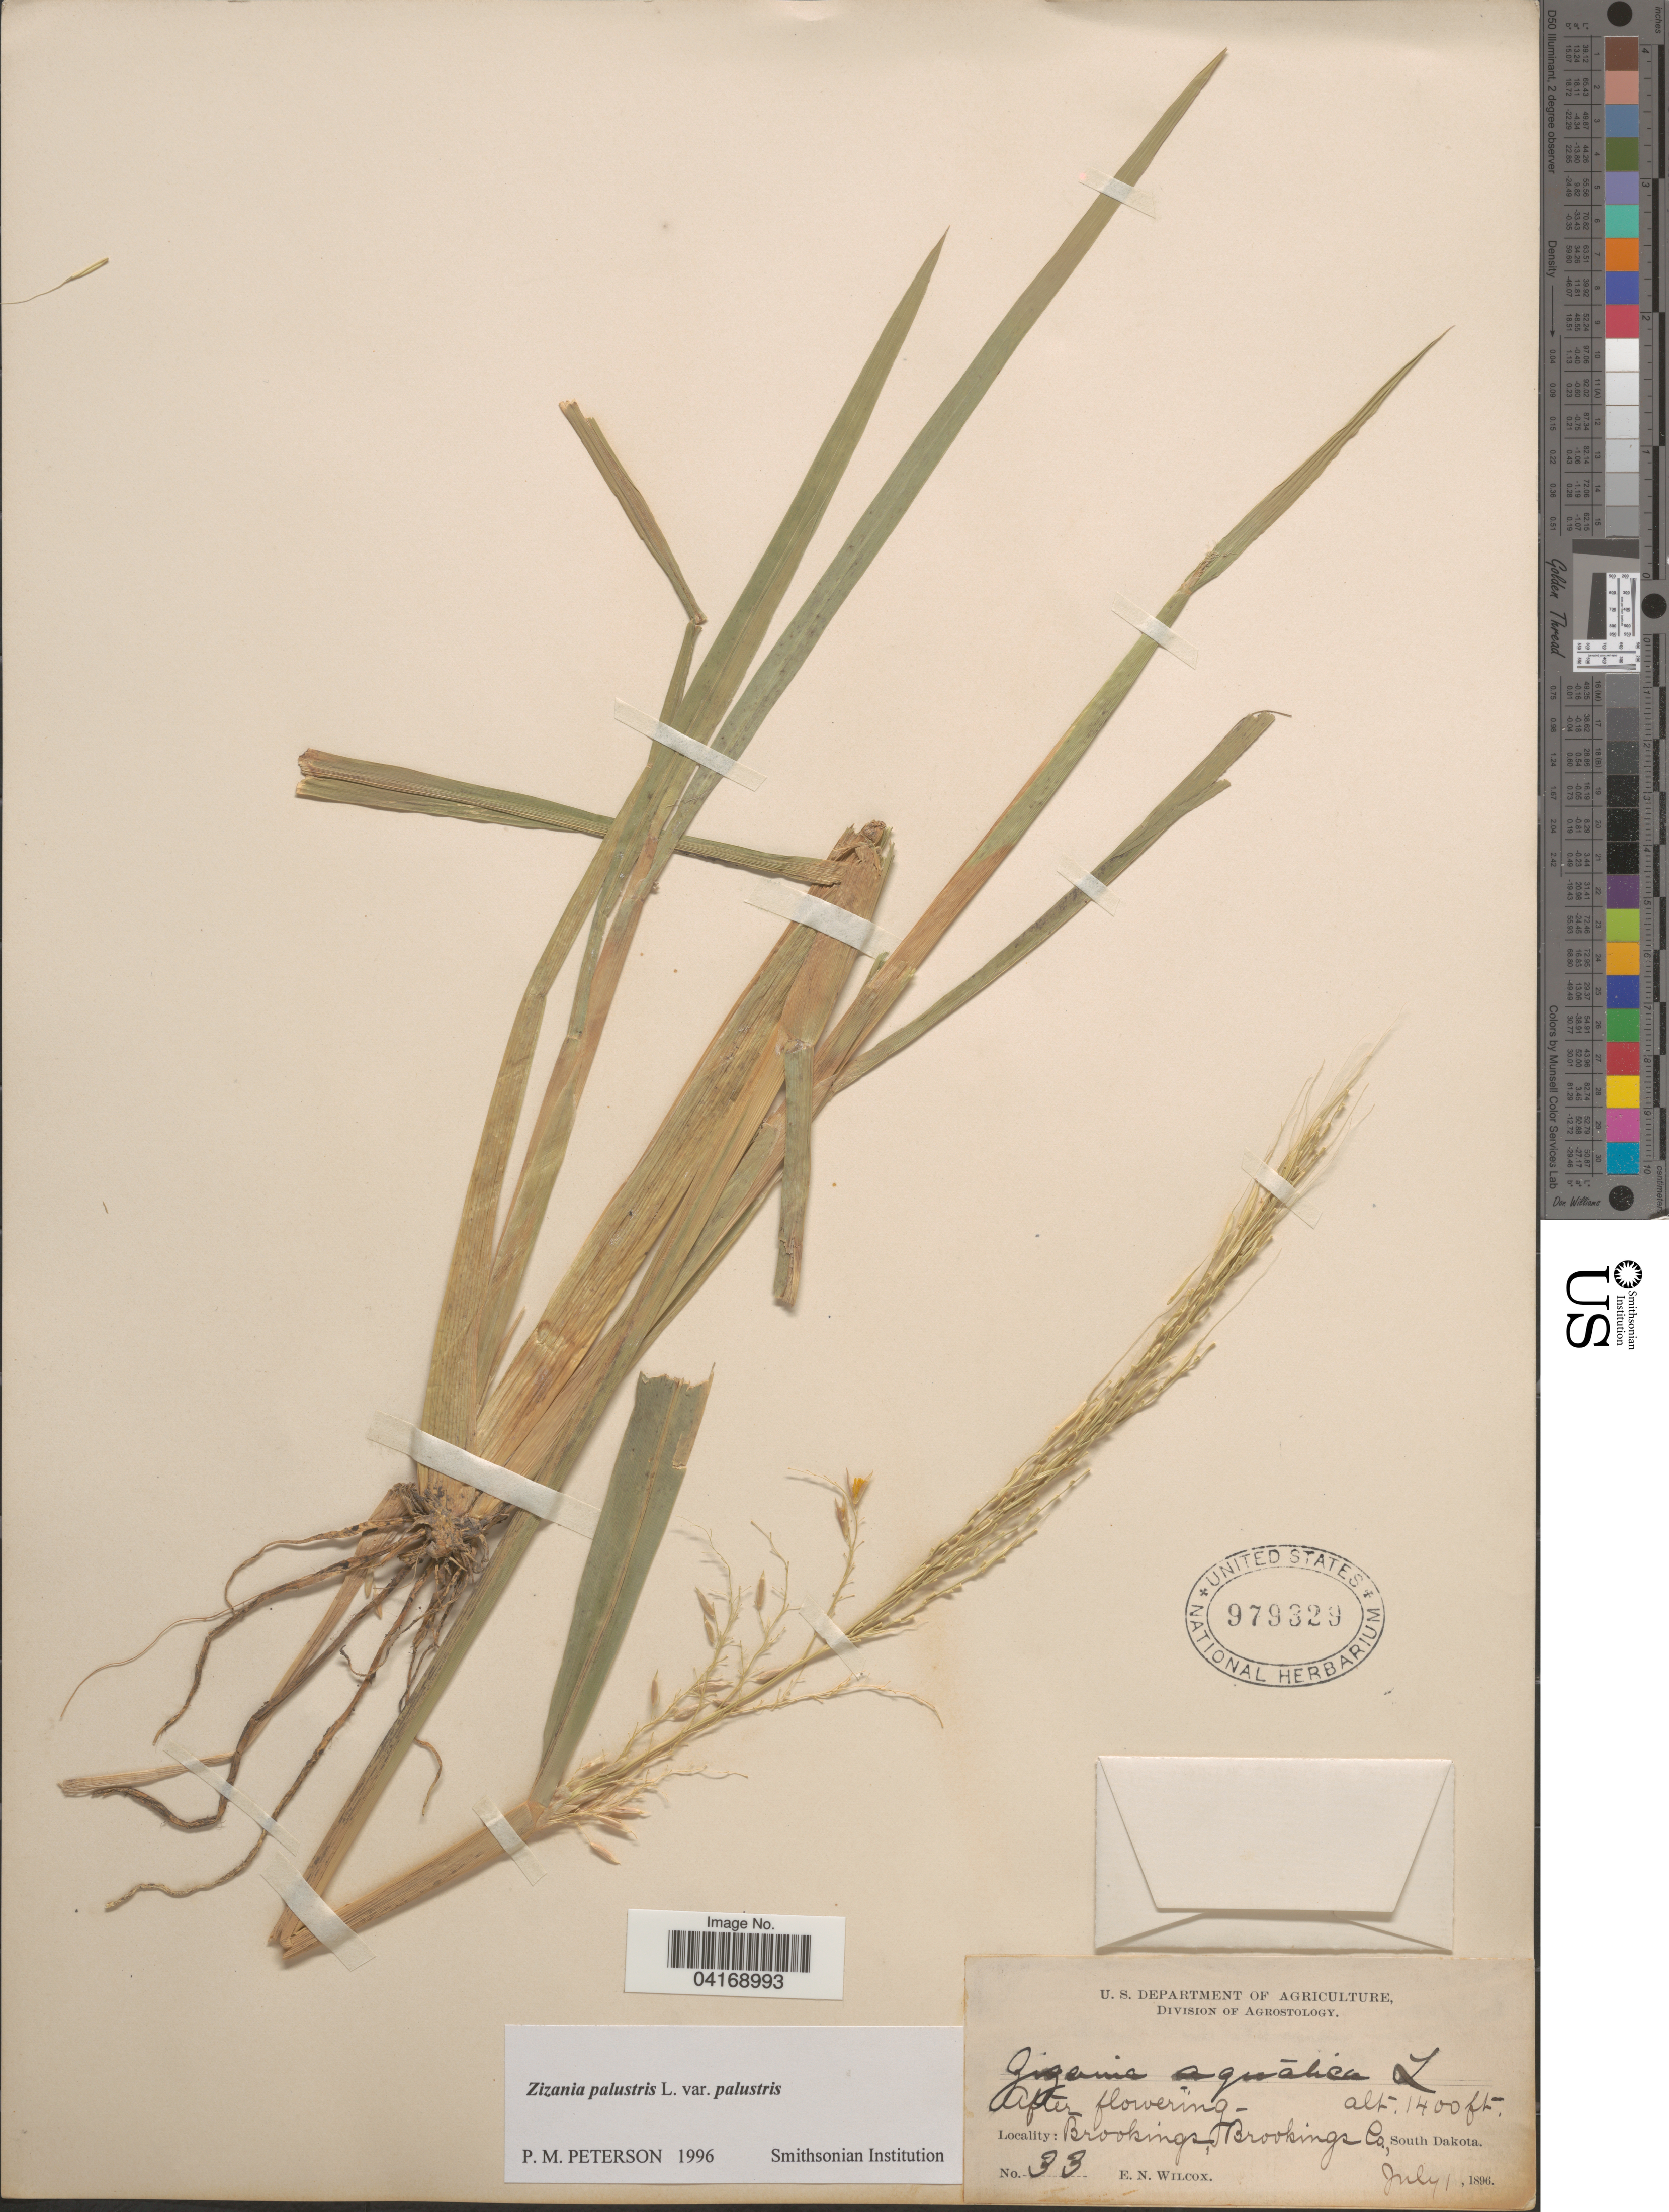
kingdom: Plantae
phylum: Tracheophyta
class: Liliopsida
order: Poales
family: Poaceae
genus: Zizania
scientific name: Zizania palustris var. palustris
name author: L.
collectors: E. Wilcox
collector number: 33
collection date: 1896-07-01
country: United States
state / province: South Dakota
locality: Brookings, Brookings Co.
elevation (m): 427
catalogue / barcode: US 979329